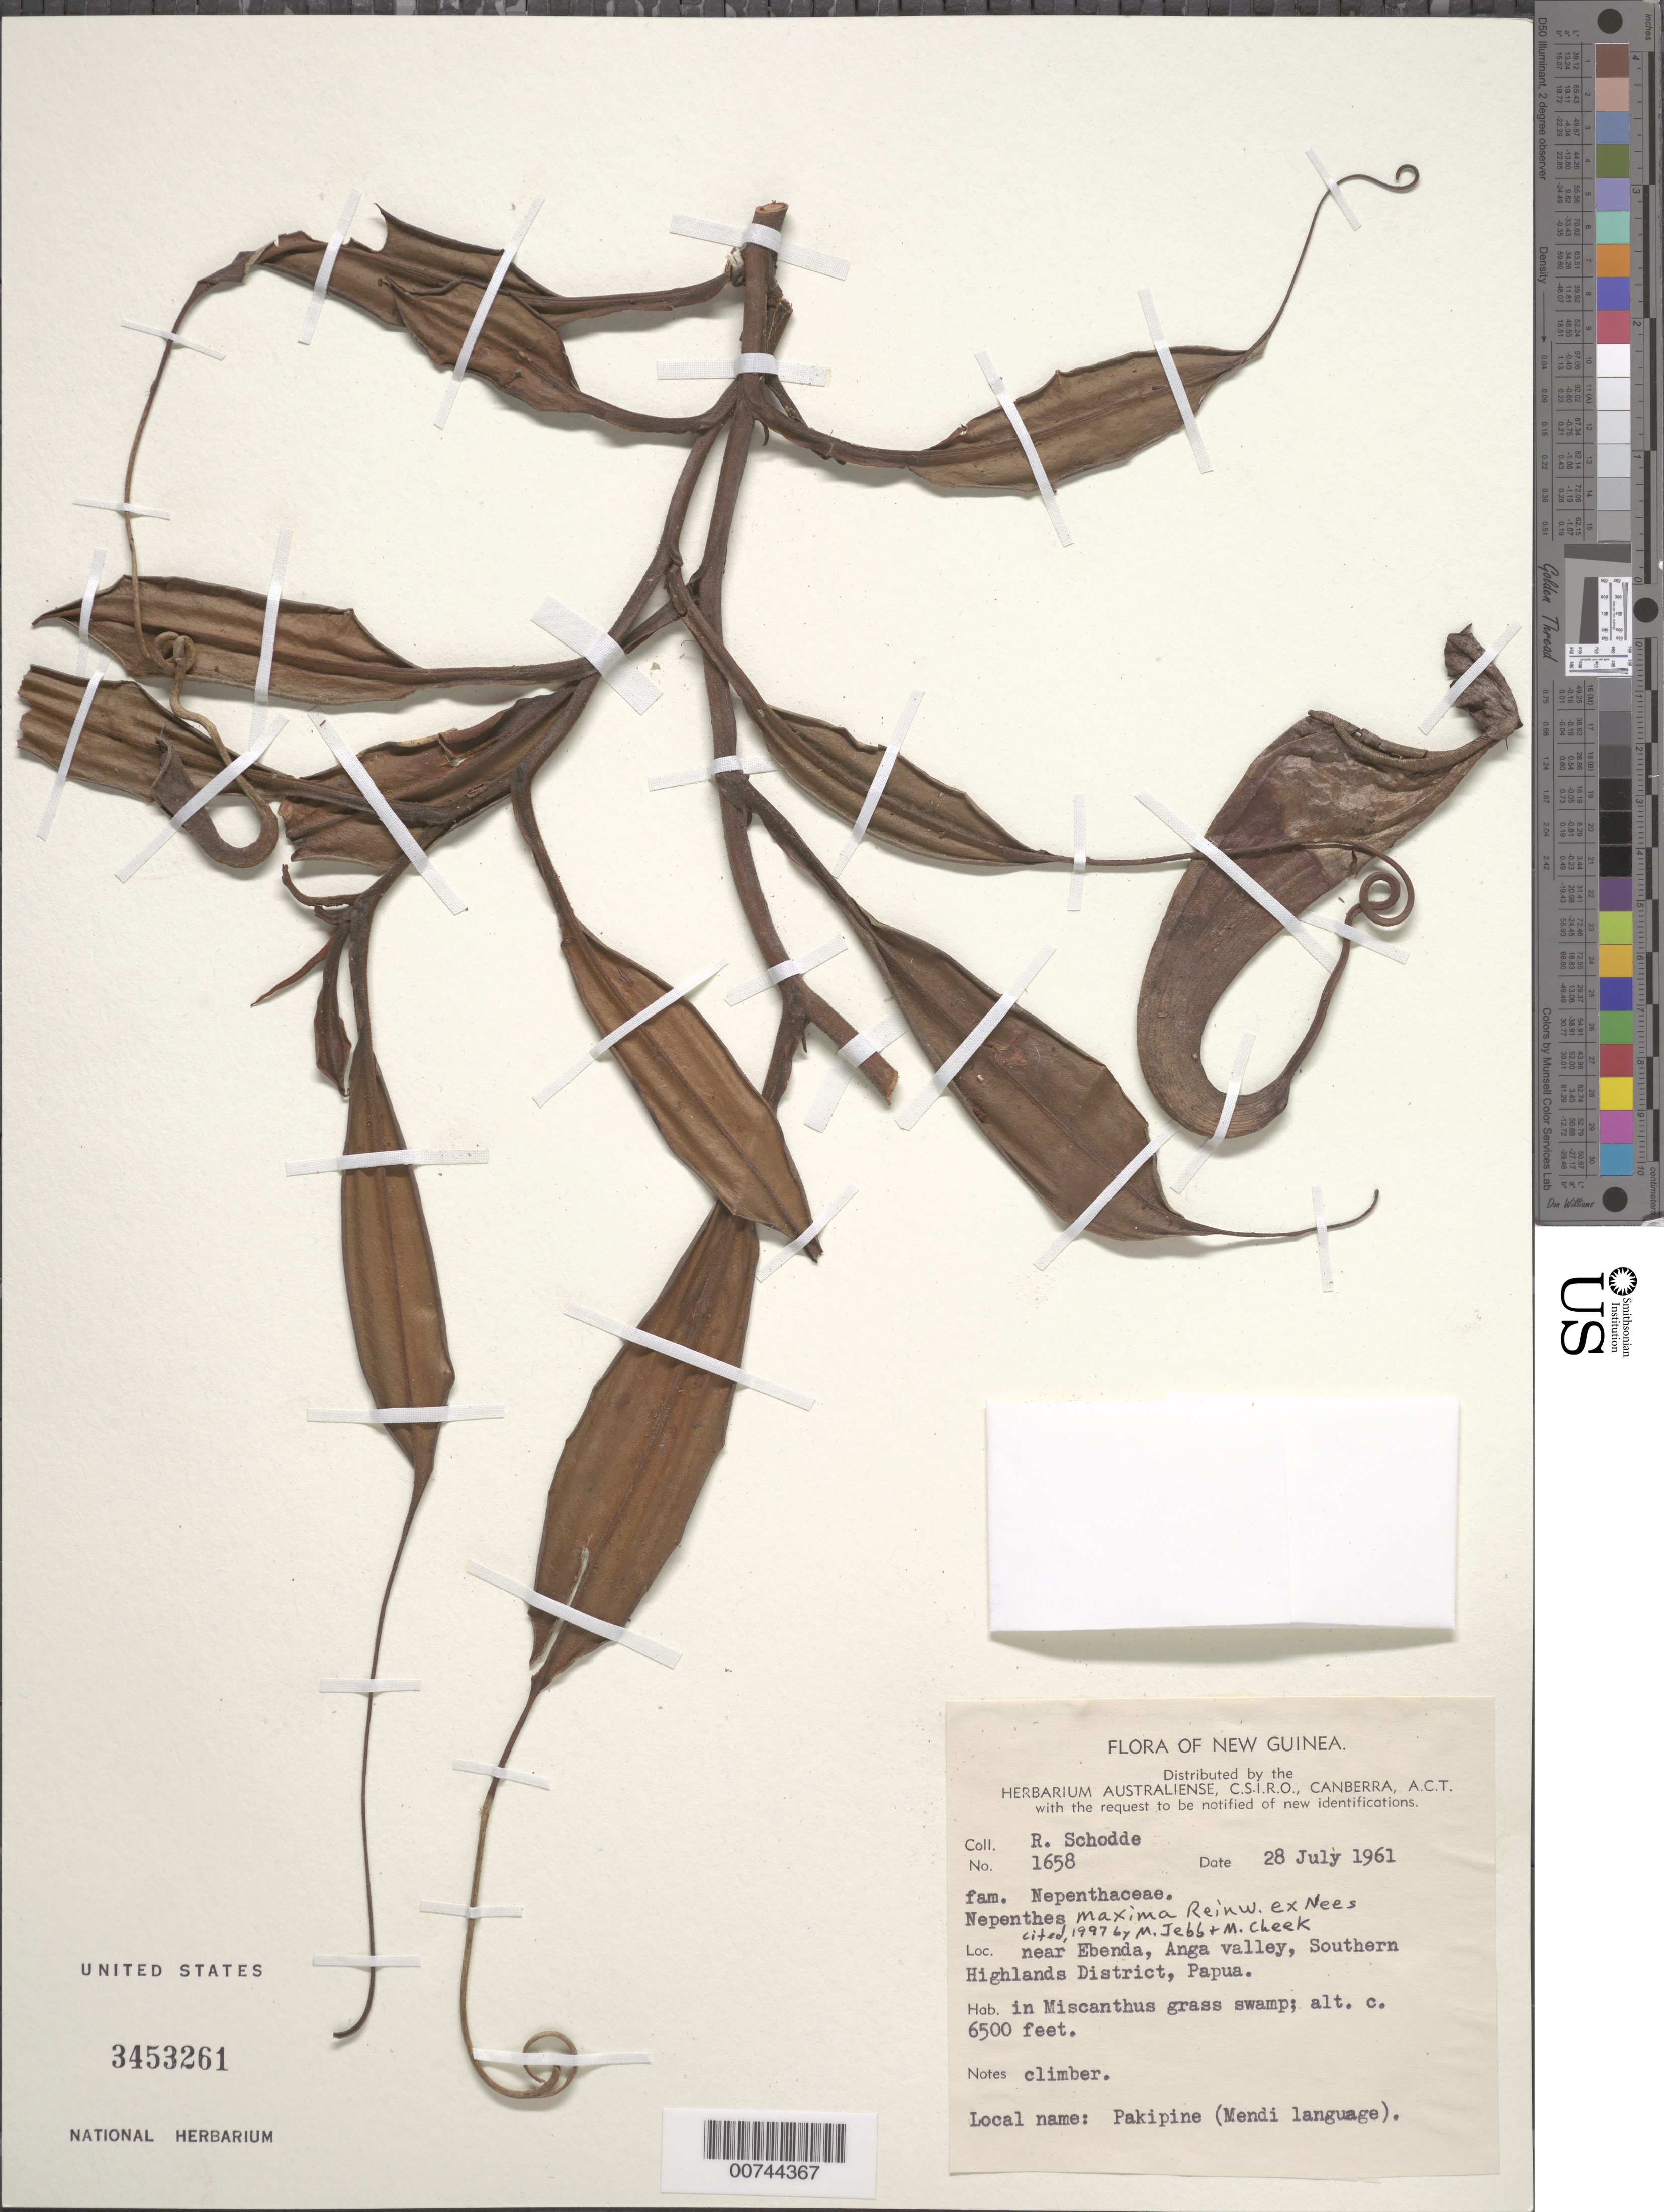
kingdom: Plantae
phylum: Tracheophyta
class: Magnoliopsida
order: Caryophyllales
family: Nepenthaceae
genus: Nepenthes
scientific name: Nepenthes maxima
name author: Reinw. ex Nees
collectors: R. Schodde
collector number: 1658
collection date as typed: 28 Jul 1961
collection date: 1961-07-28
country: Papua New Guinea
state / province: Southern Highlands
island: New Guinea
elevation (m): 1981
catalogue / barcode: US 3453261